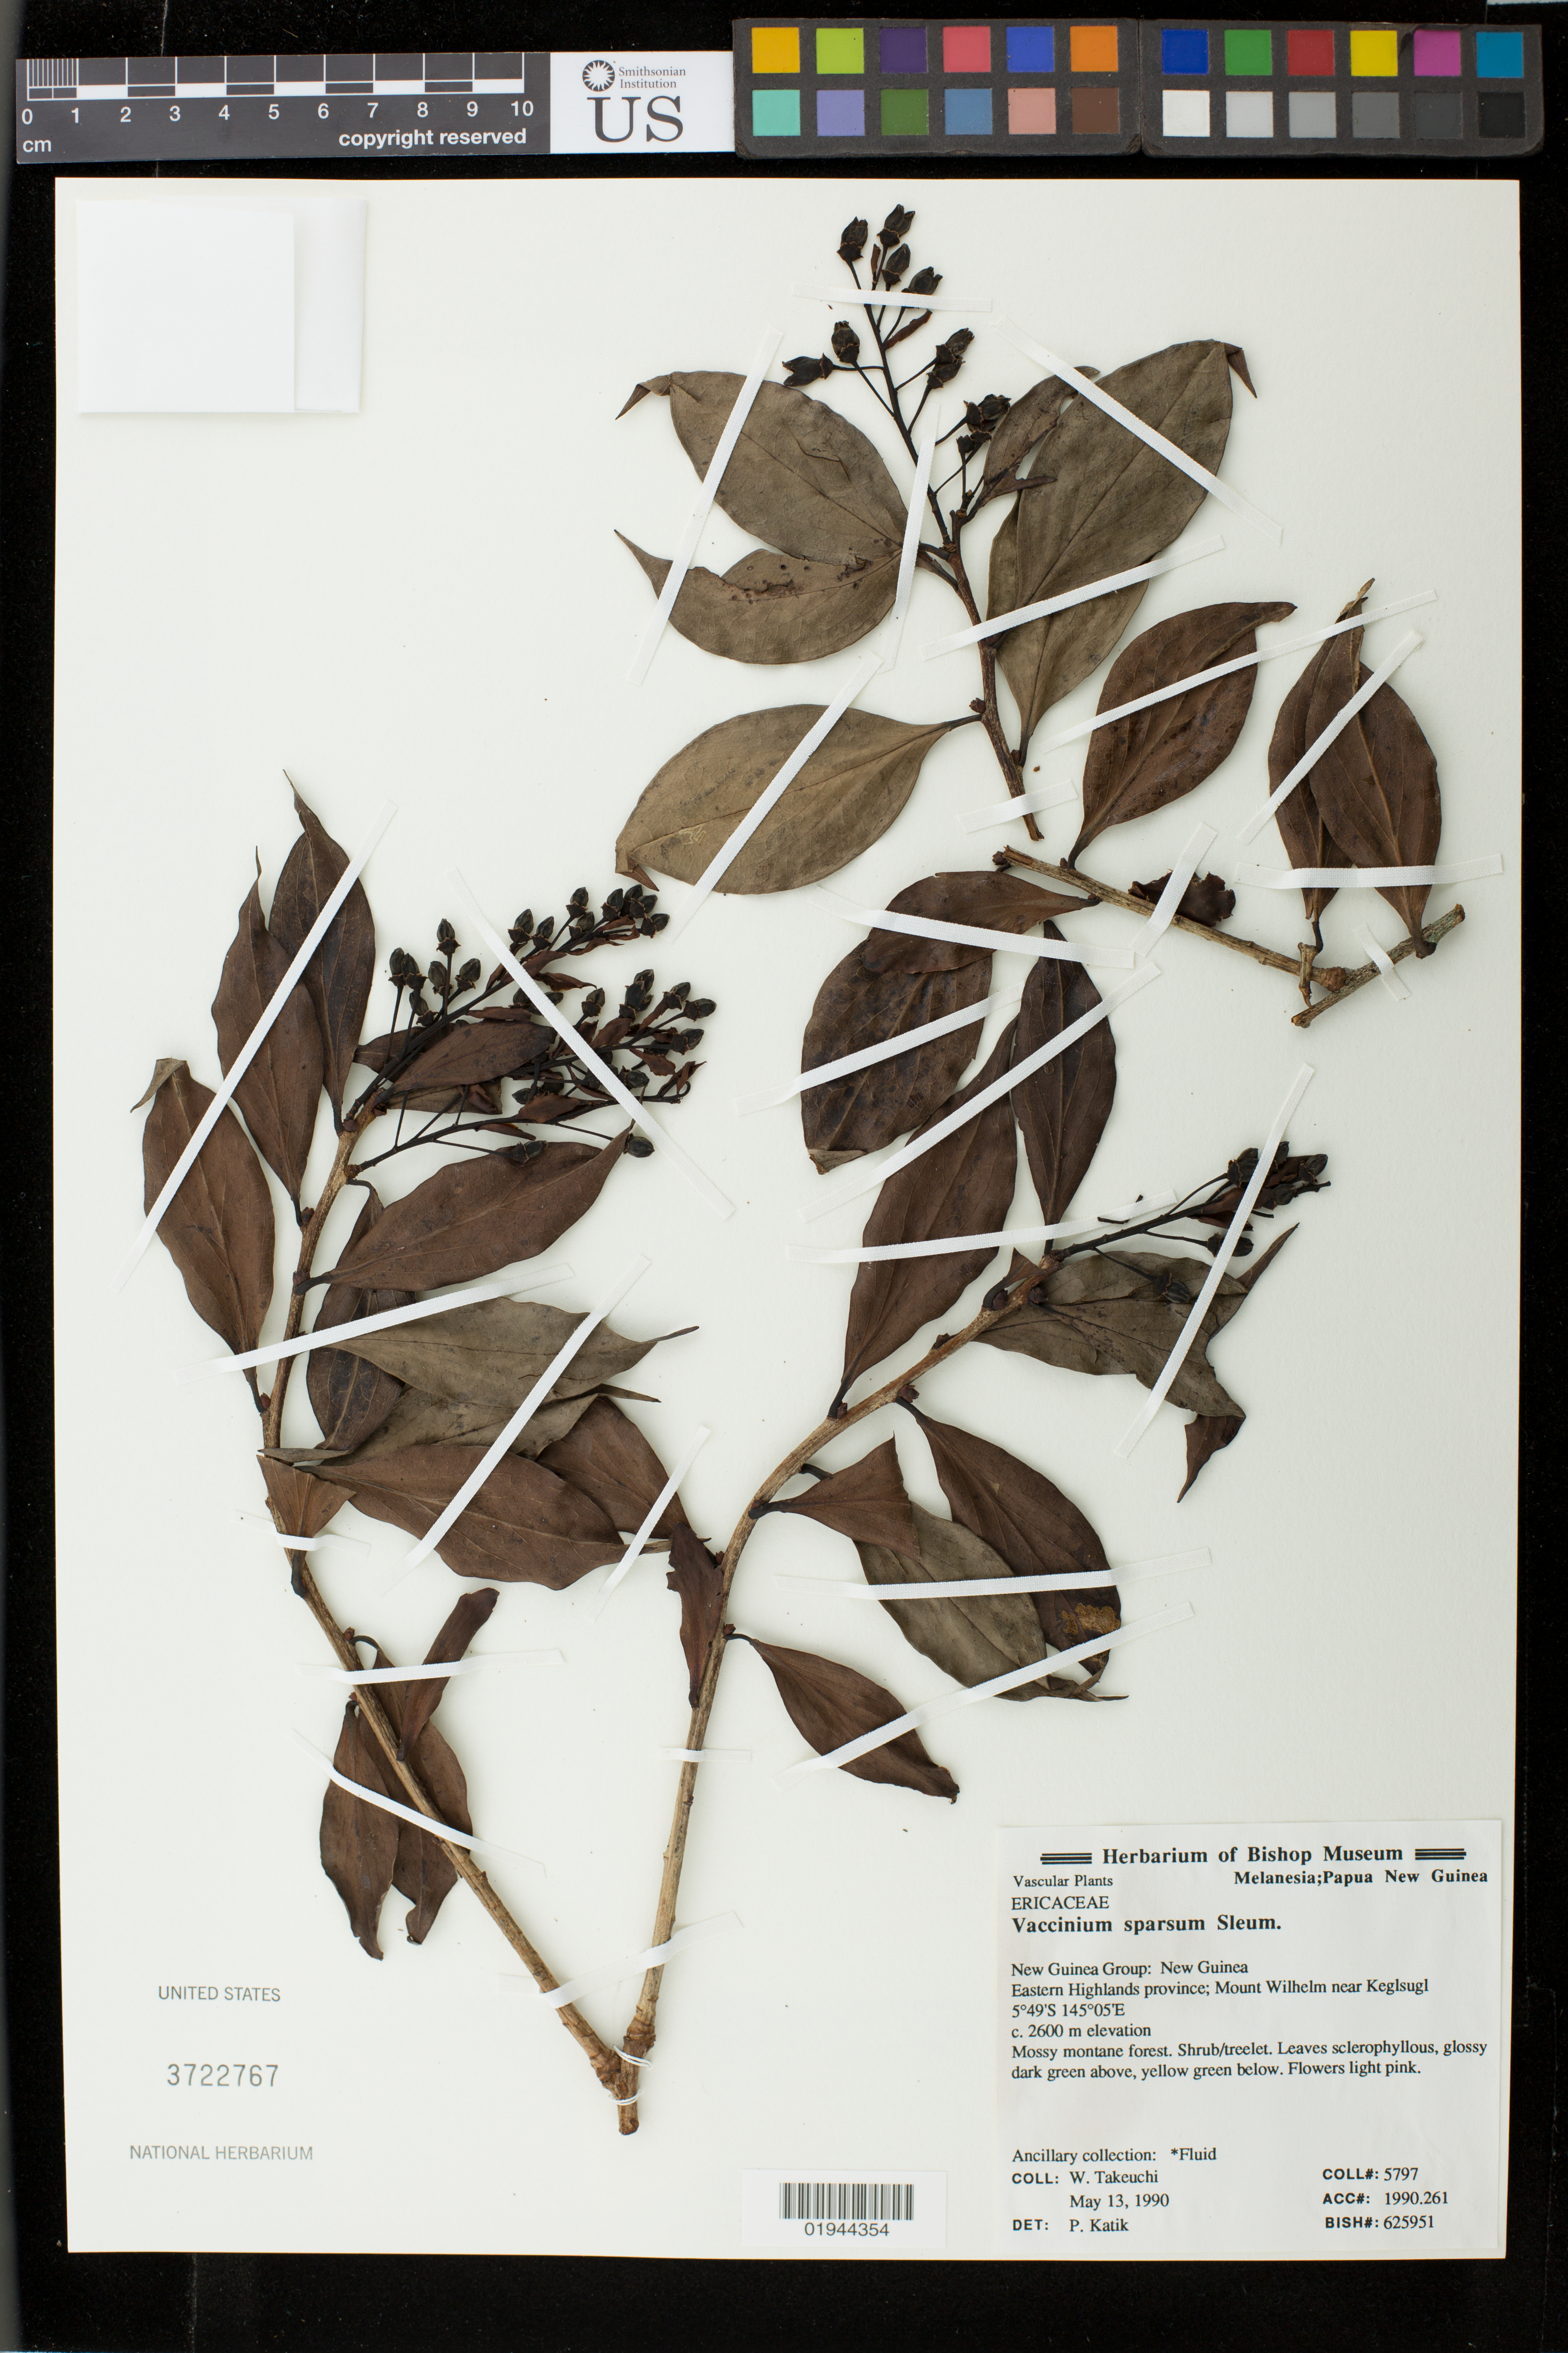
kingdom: Plantae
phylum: Tracheophyta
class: Magnoliopsida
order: Ericales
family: Ericaceae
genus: Vaccinium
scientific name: Vaccinium sparsum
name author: Sleumer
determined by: Katik, P.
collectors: W. Takeuchi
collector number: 5797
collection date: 1990-05-13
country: Papua New Guinea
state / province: Eastern Highlands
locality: Mount Wilhelm near Keglsugl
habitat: Mossy montane forest.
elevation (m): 2600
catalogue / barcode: US 3722767